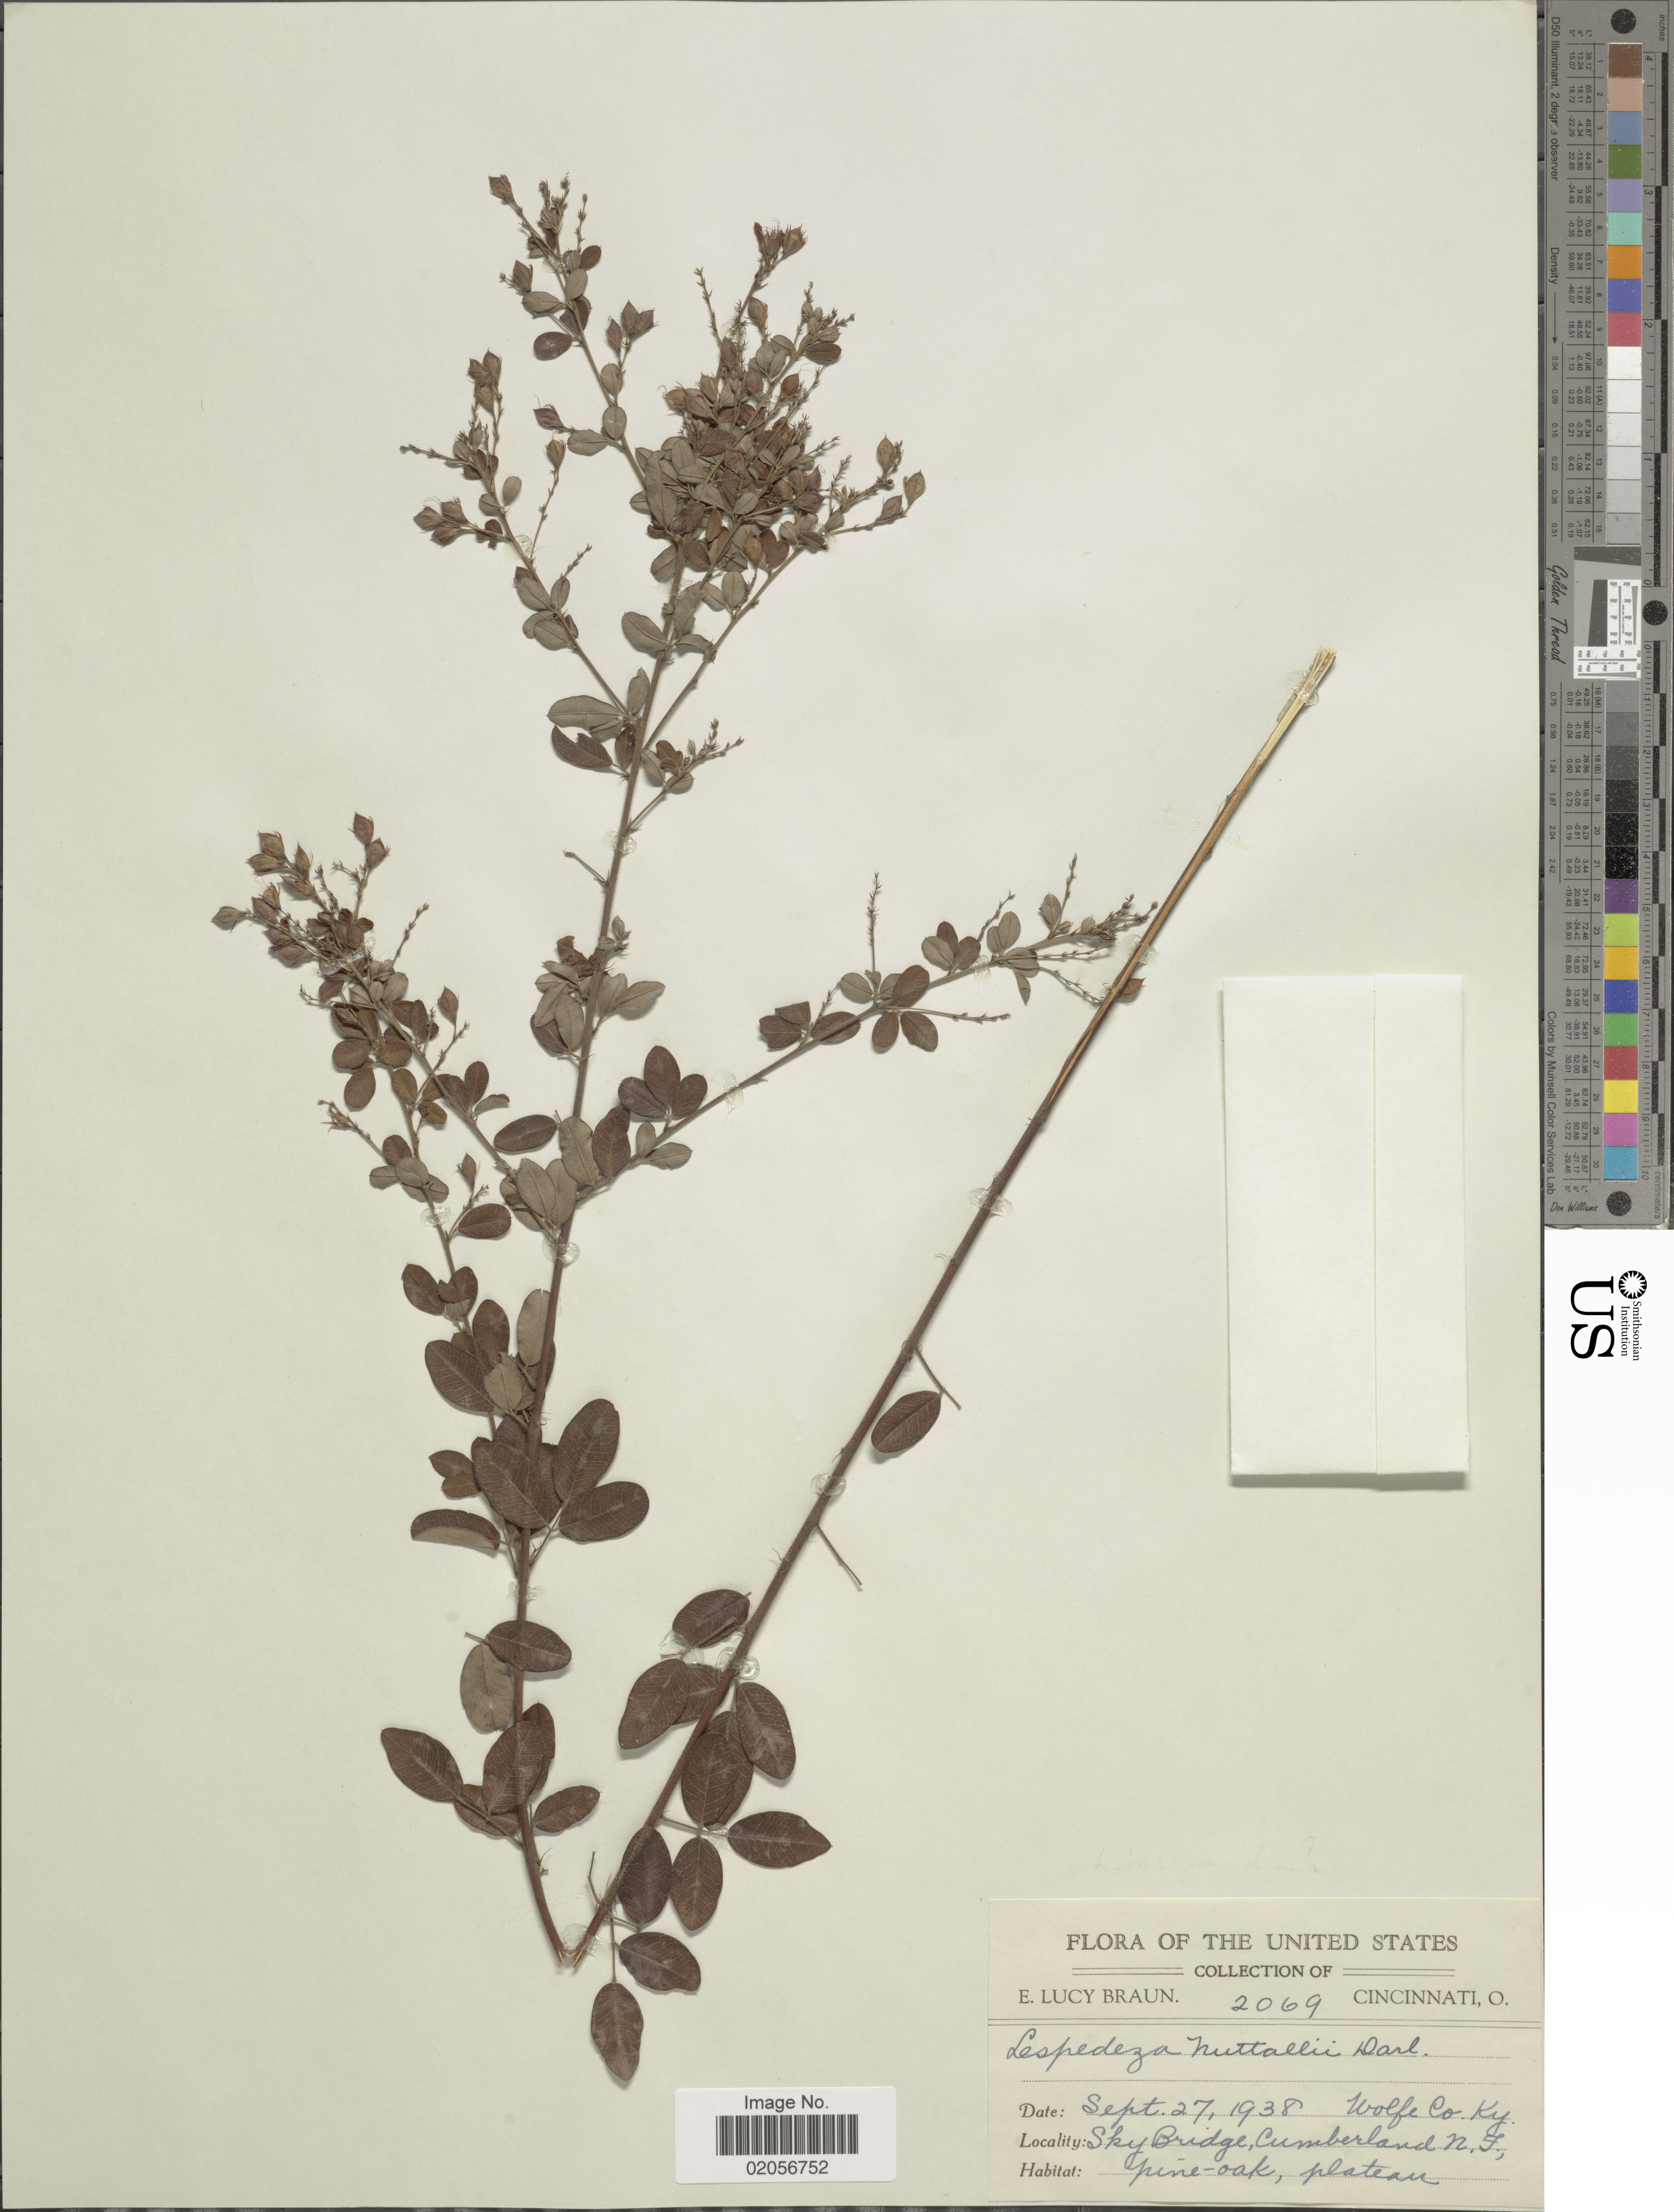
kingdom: Plantae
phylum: Tracheophyta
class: Magnoliopsida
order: Fabales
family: Fabaceae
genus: Lespedeza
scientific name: Lespedeza nuttallii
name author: Darl.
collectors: E. L. Braun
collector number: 2069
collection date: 1938-09-27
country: United States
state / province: Kentucky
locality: Wolfe Co., Sky Bridge, Cumberland N.F., pine-oak, plateau